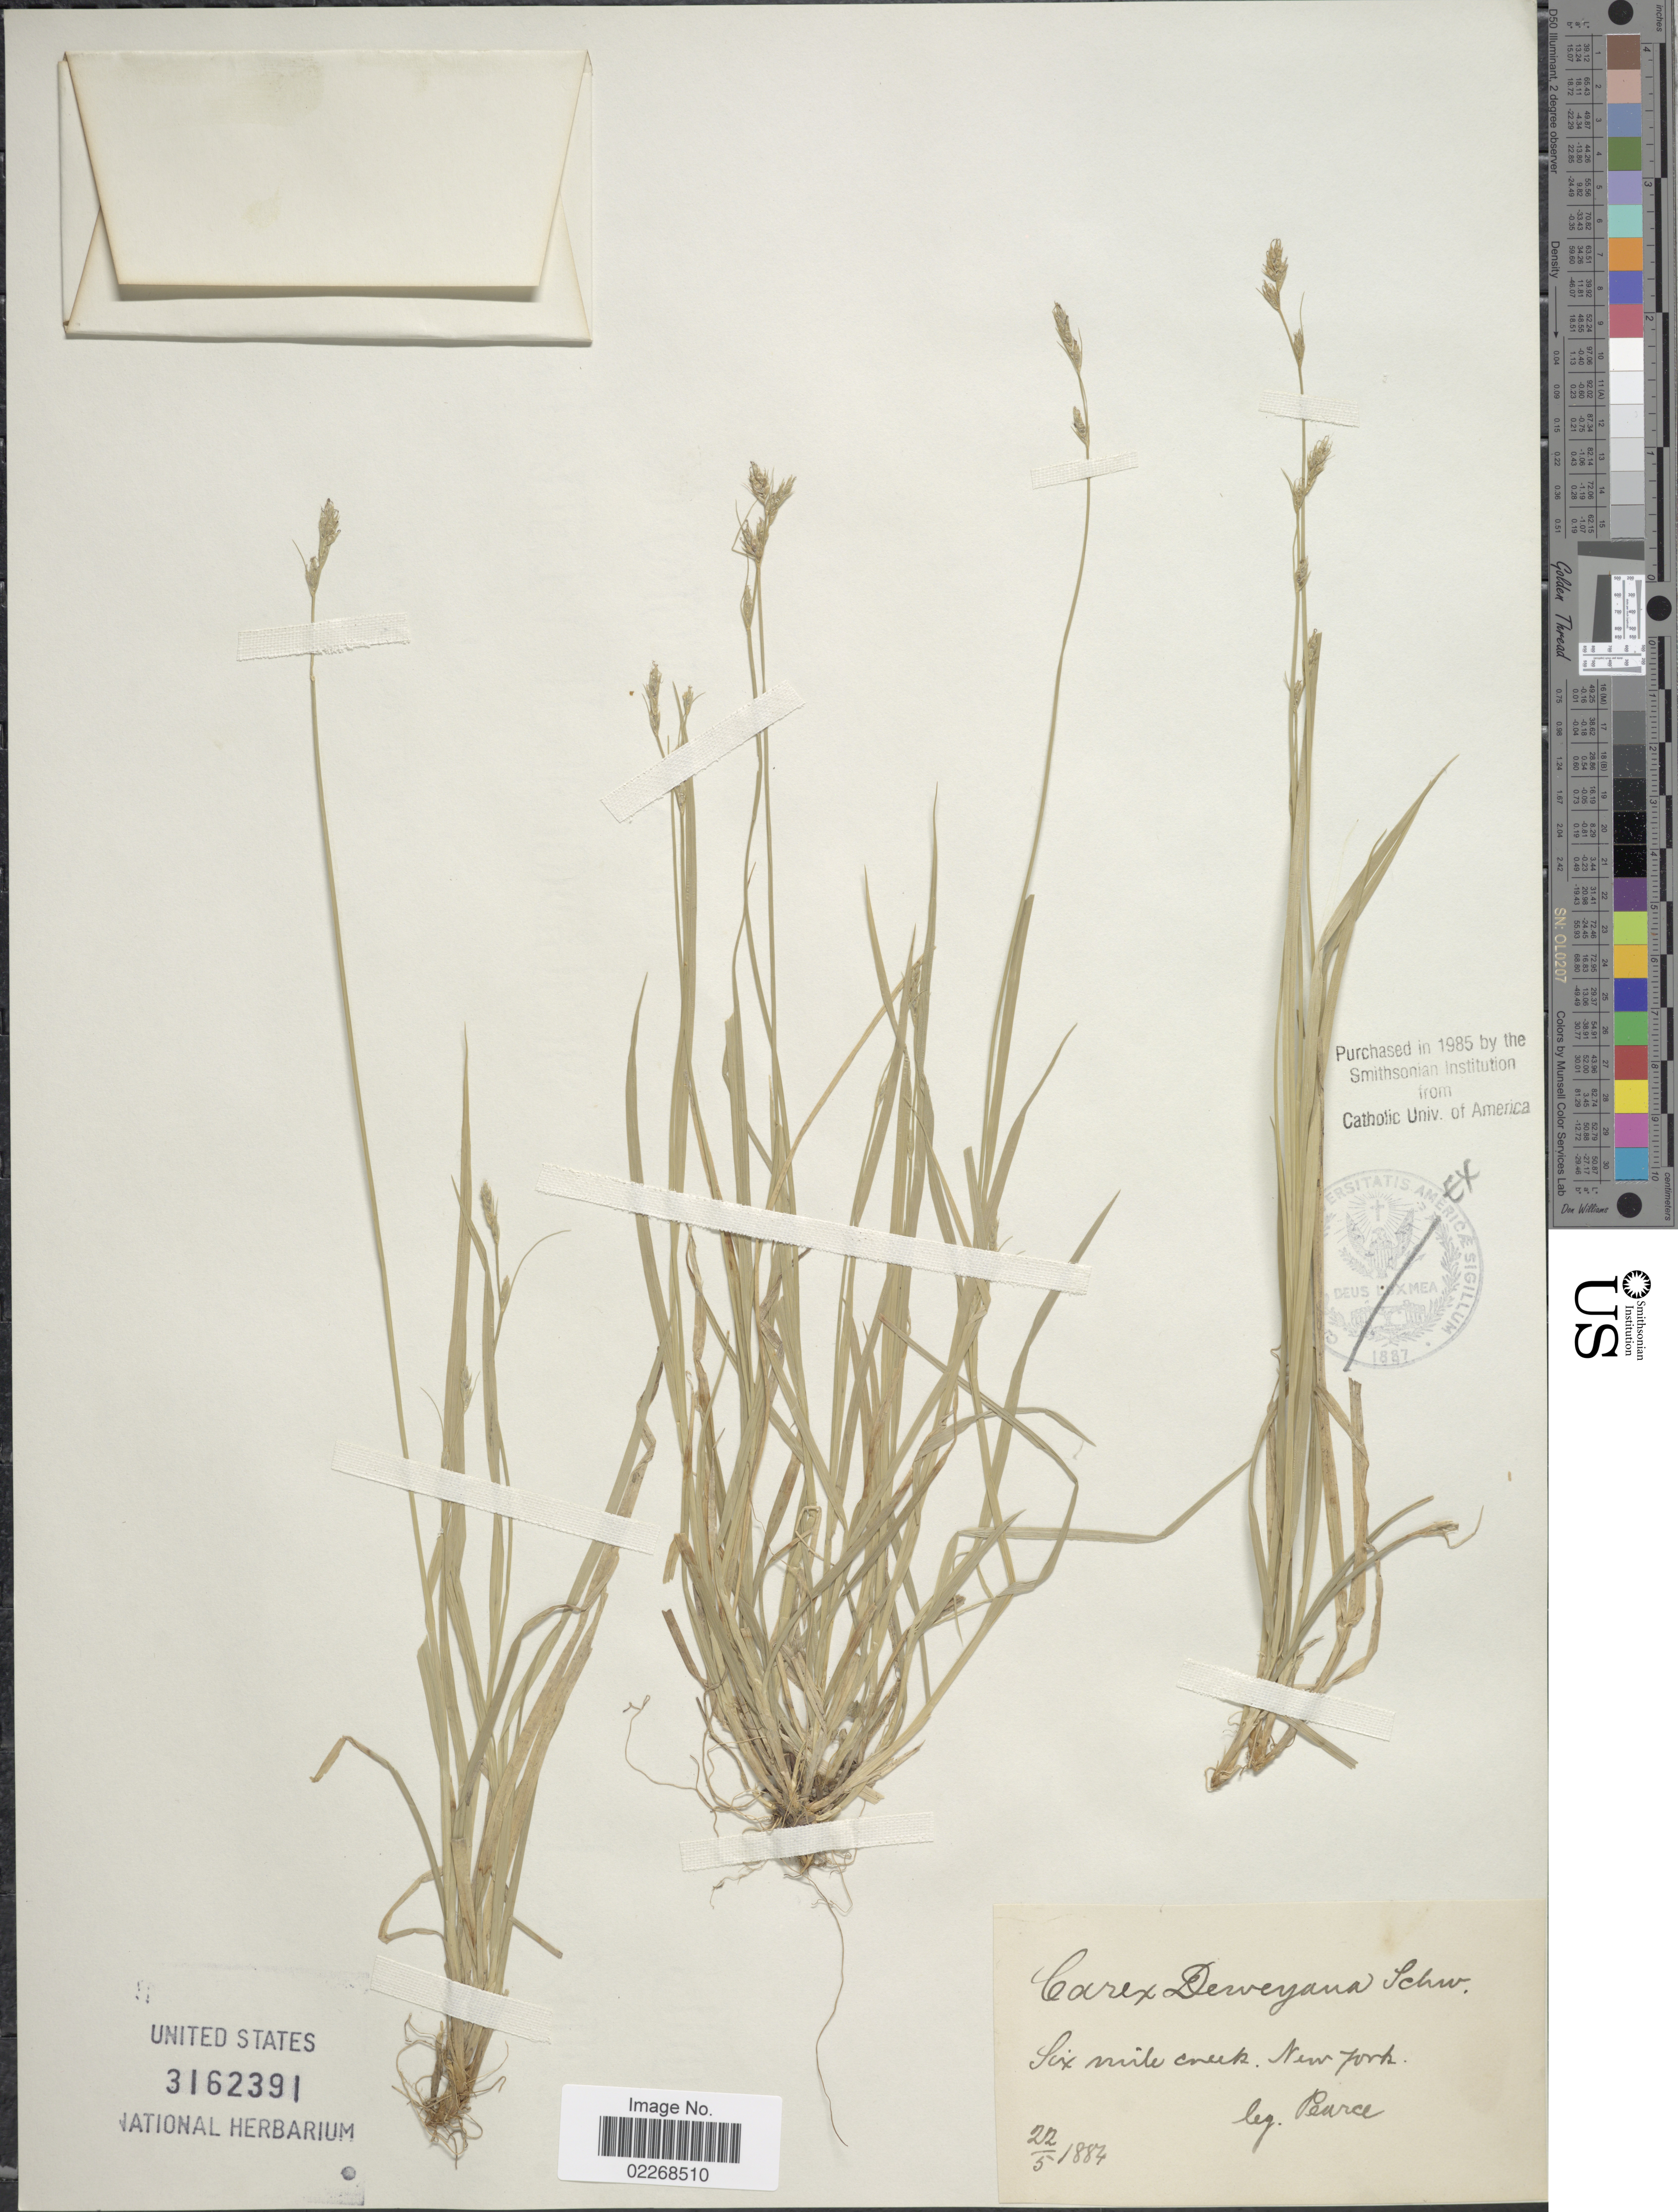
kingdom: Plantae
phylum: Tracheophyta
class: Liliopsida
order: Poales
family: Cyperaceae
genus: Carex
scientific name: Carex deweyana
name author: Schwein.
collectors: -. Pearce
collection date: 1884-05-22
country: United States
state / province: New York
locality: Six mile creek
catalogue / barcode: US 3162391